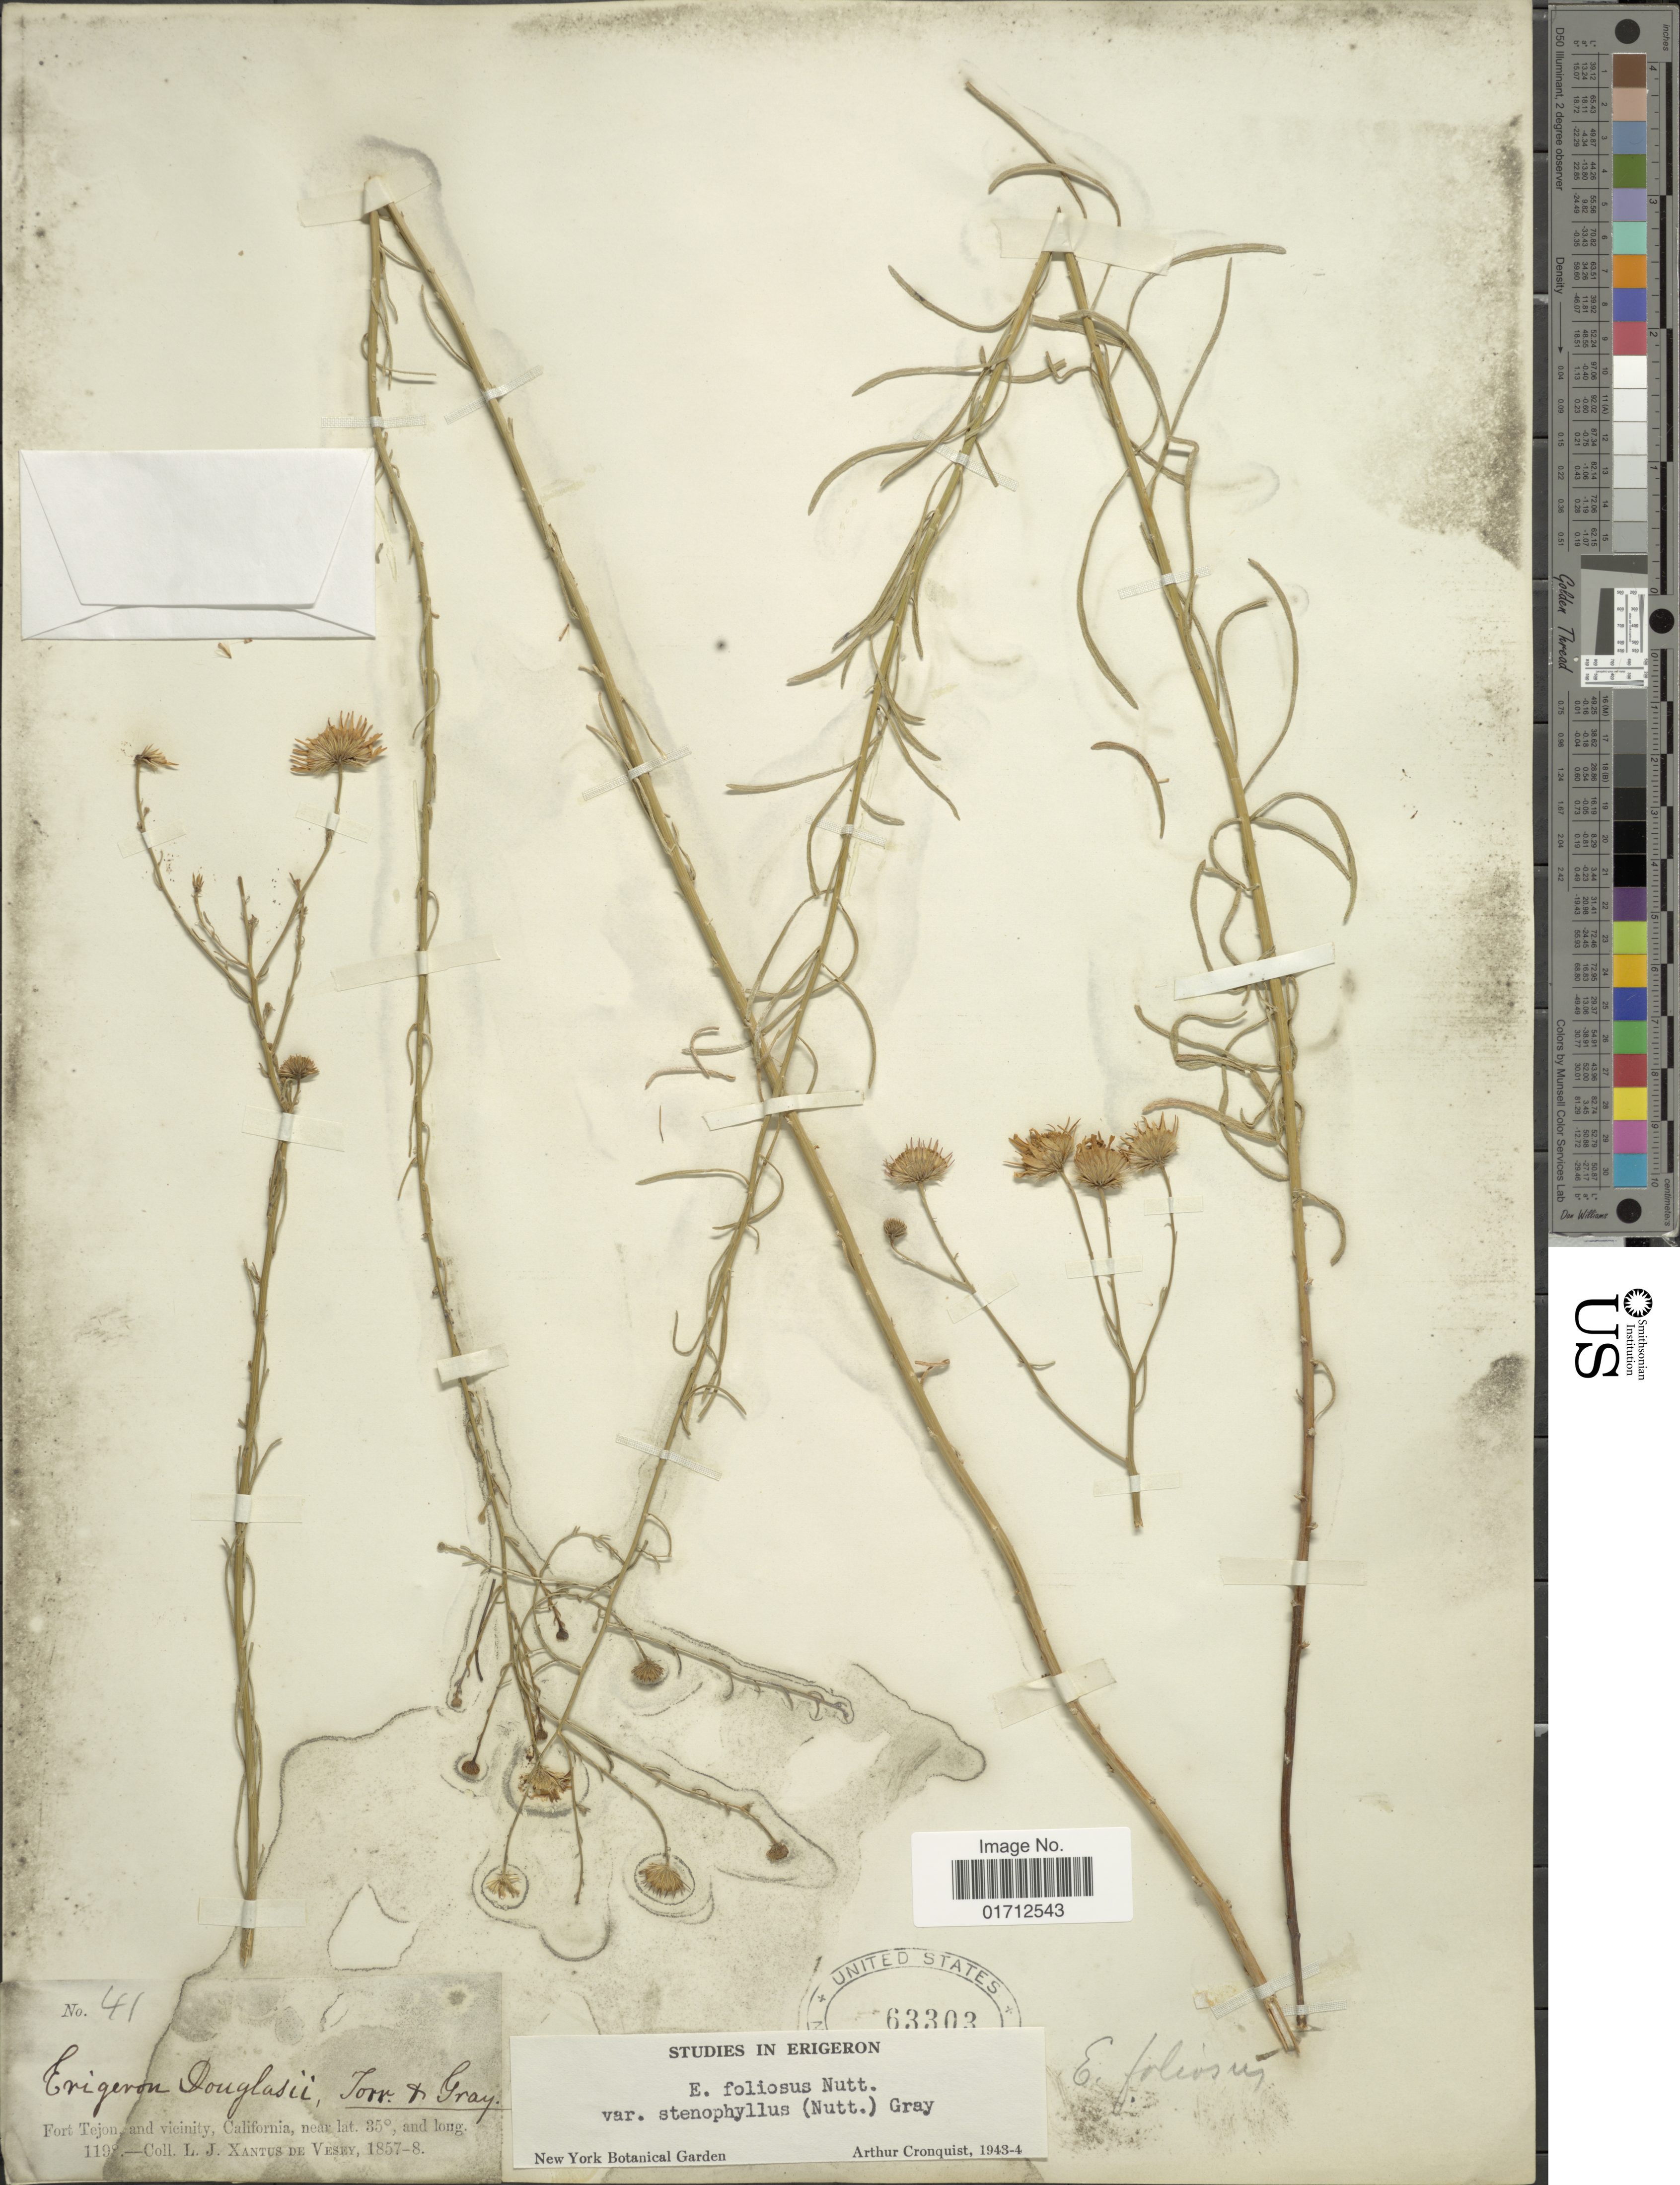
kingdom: Plantae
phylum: Tracheophyta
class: Magnoliopsida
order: Asterales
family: Asteraceae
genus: Erigeron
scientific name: Erigeron foliosus var. stenophyllus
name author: Nutt.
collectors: L. Xantus de Vesey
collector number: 41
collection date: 1857/1858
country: United States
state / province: California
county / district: Kern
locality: Fort Tejon, and vicinity.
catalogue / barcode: US 63303